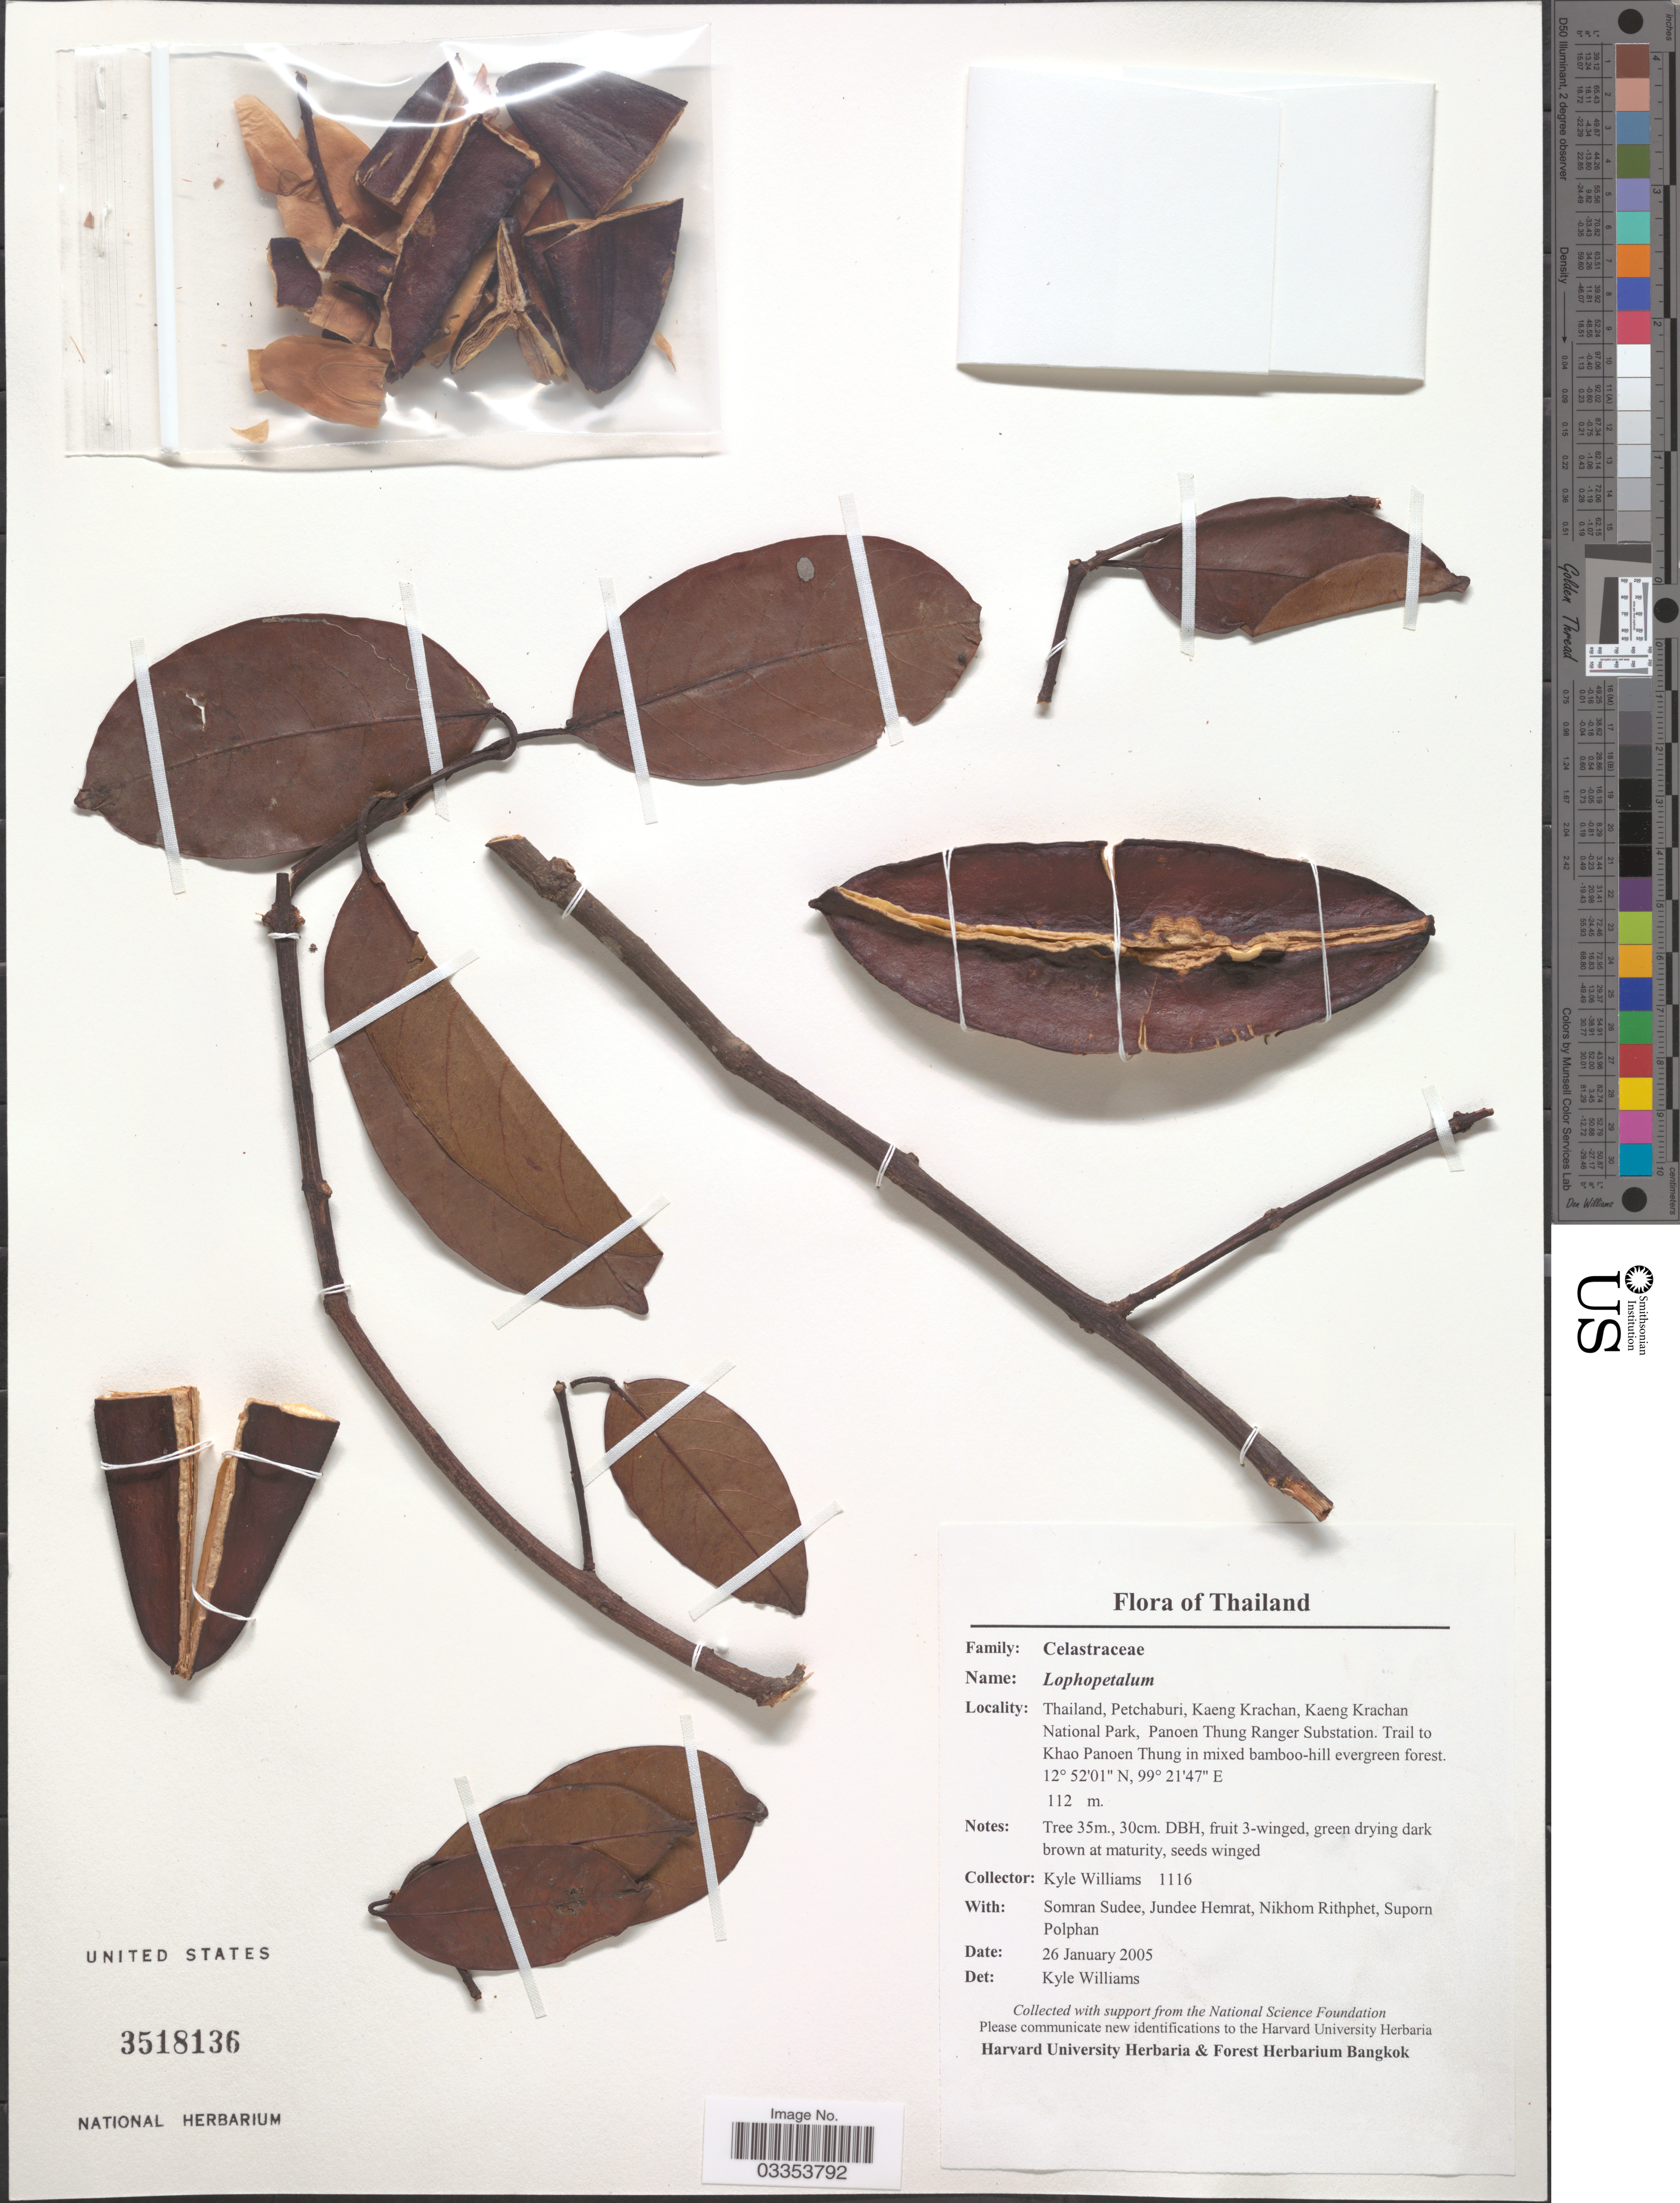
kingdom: Plantae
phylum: Tracheophyta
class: Magnoliopsida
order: Celastrales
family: Celastraceae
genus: Lophopetalum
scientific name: Lophopetalum sp.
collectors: K. J. Williams, S. Sudee, J. Hemrat, N. Rithphet & S. Polphan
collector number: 1116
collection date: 2005-01-26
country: Thailand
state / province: Phetchaburi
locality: Petchaburi, Kaeng Krachan, Kaeng Krachan National Park, Panoen Thung Ranger Substation. Trail to Khao Panoen Thung in mixed bamboo-hill evergreen forest.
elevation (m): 112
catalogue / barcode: US 3518136